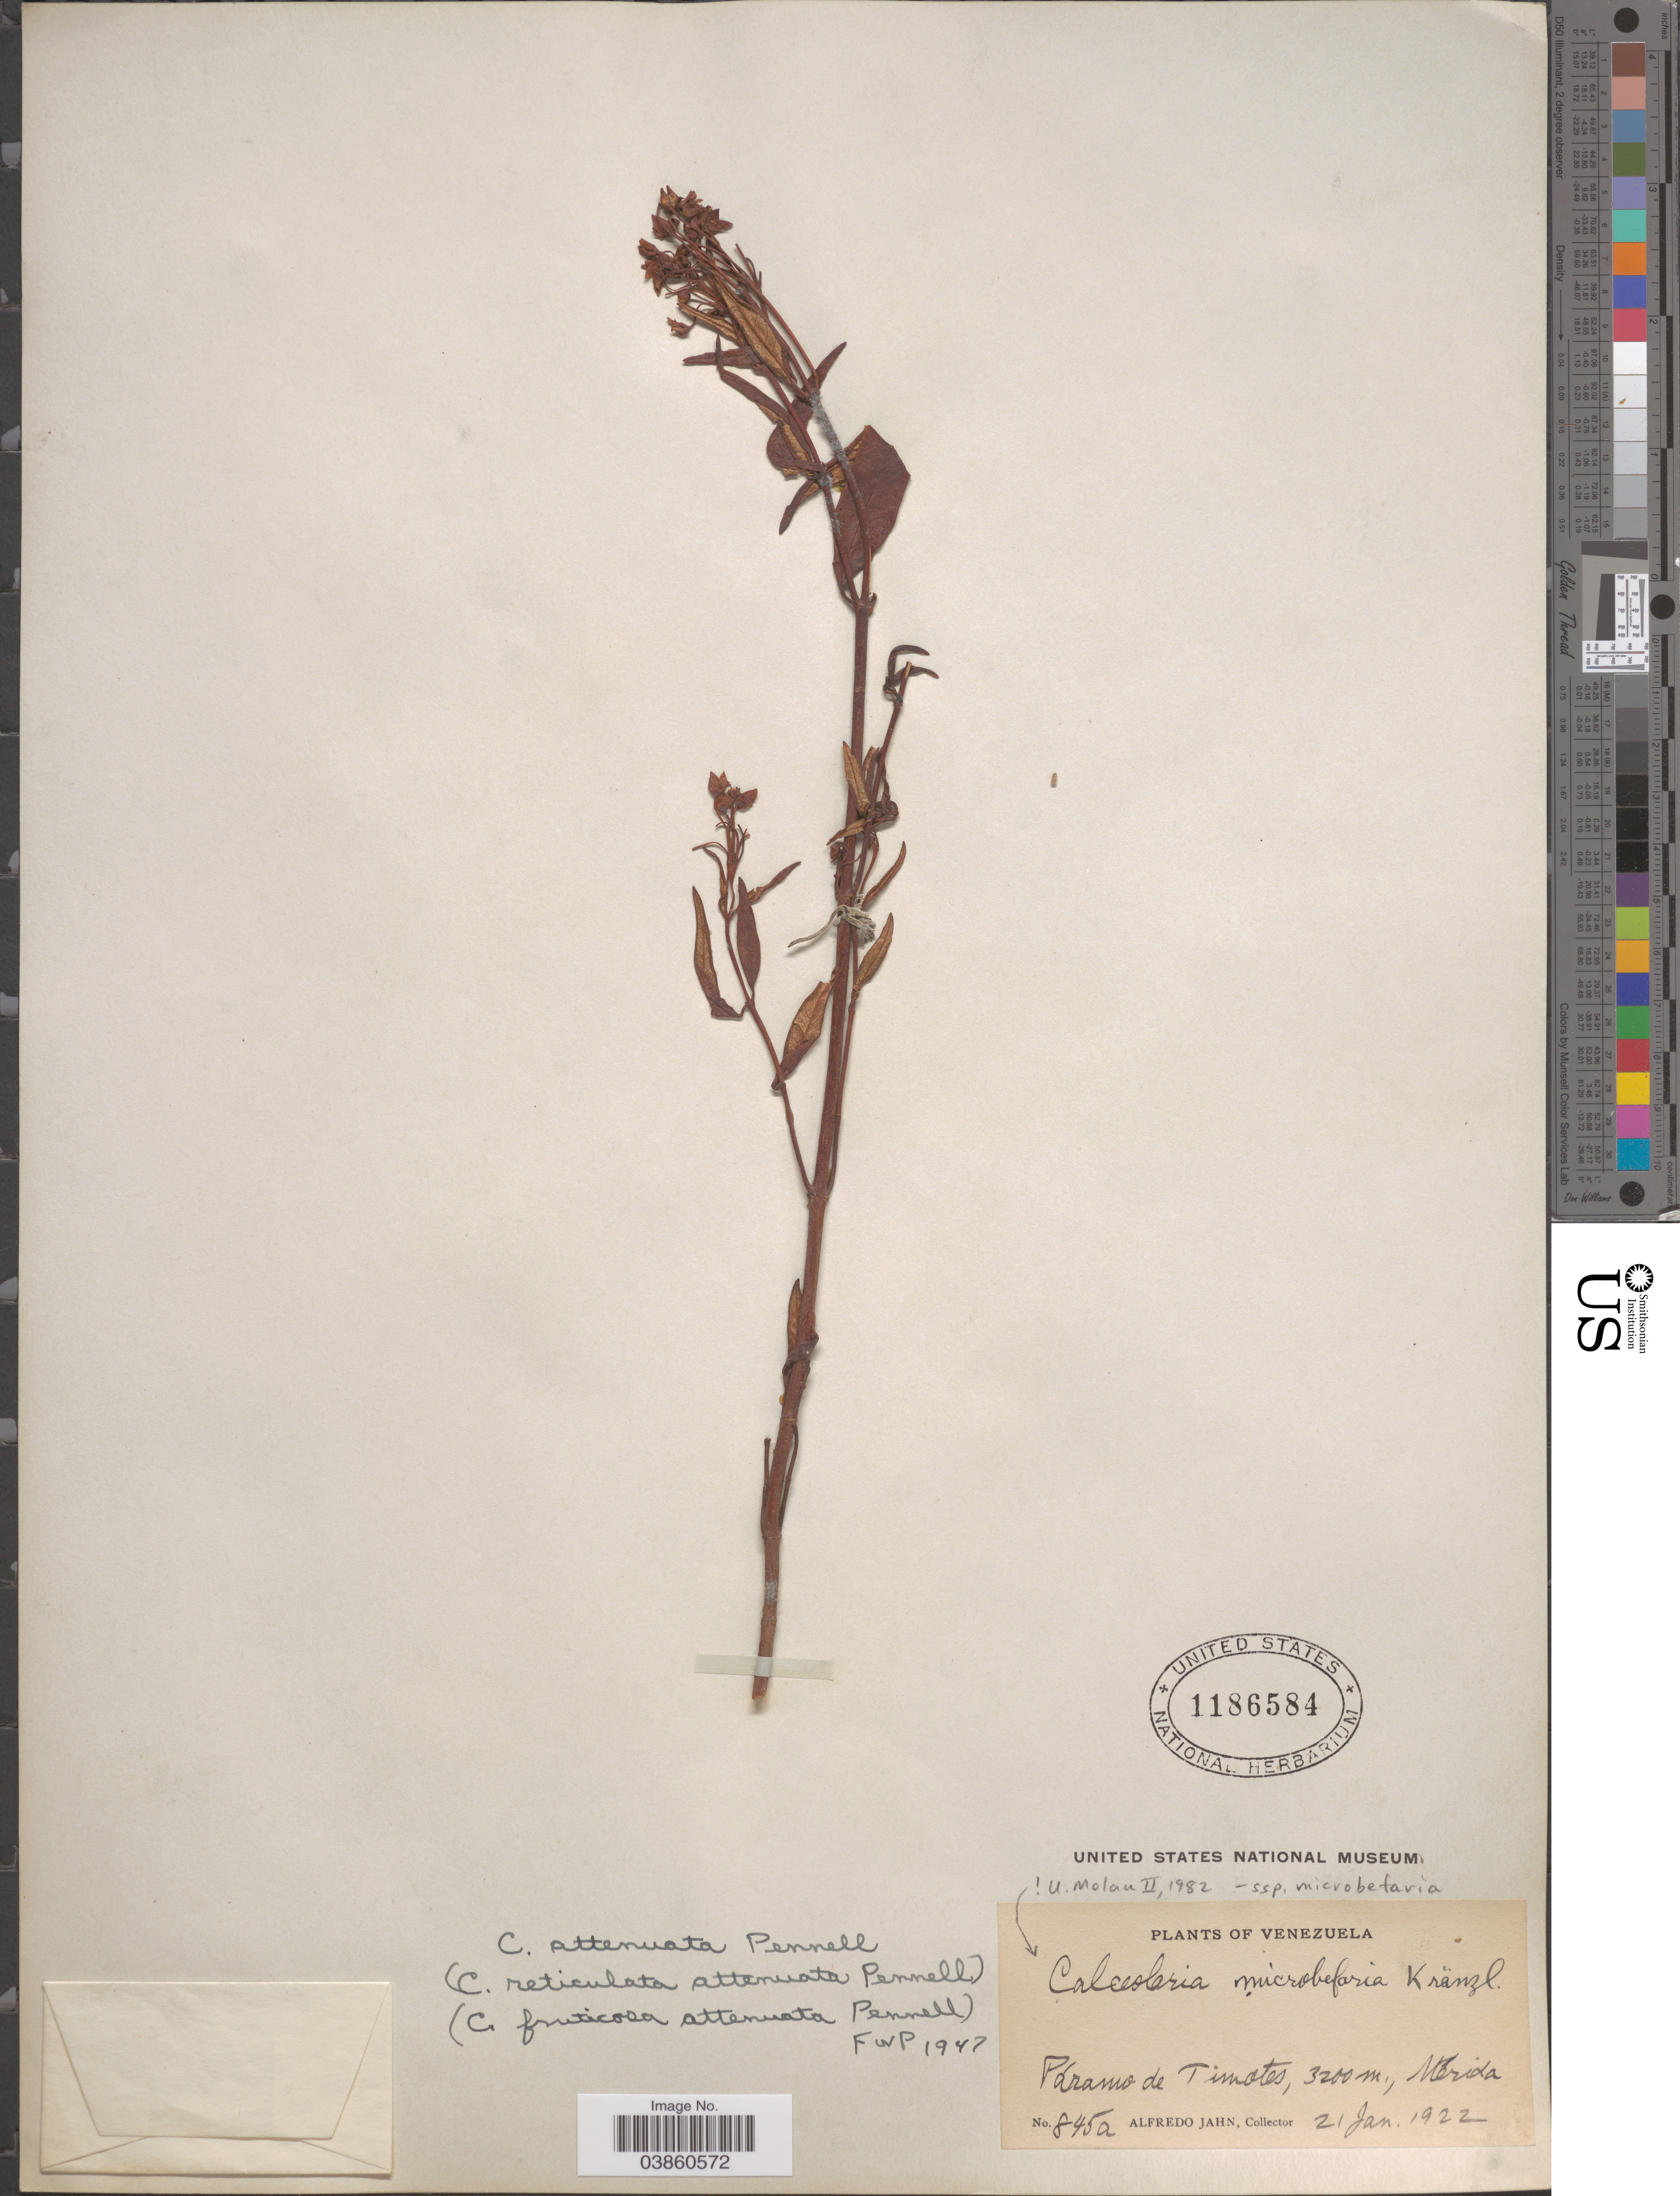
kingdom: Plantae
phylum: Tracheophyta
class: Magnoliopsida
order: Lamiales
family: Calceolariaceae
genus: Calceolaria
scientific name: Calceolaria microbefaria subsp. microbefaria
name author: Kränzl.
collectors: A. Jahn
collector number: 845a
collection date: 1922-01-21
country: Venezuela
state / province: Merida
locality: Páramo de Timotes.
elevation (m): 3200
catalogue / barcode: US 1186584